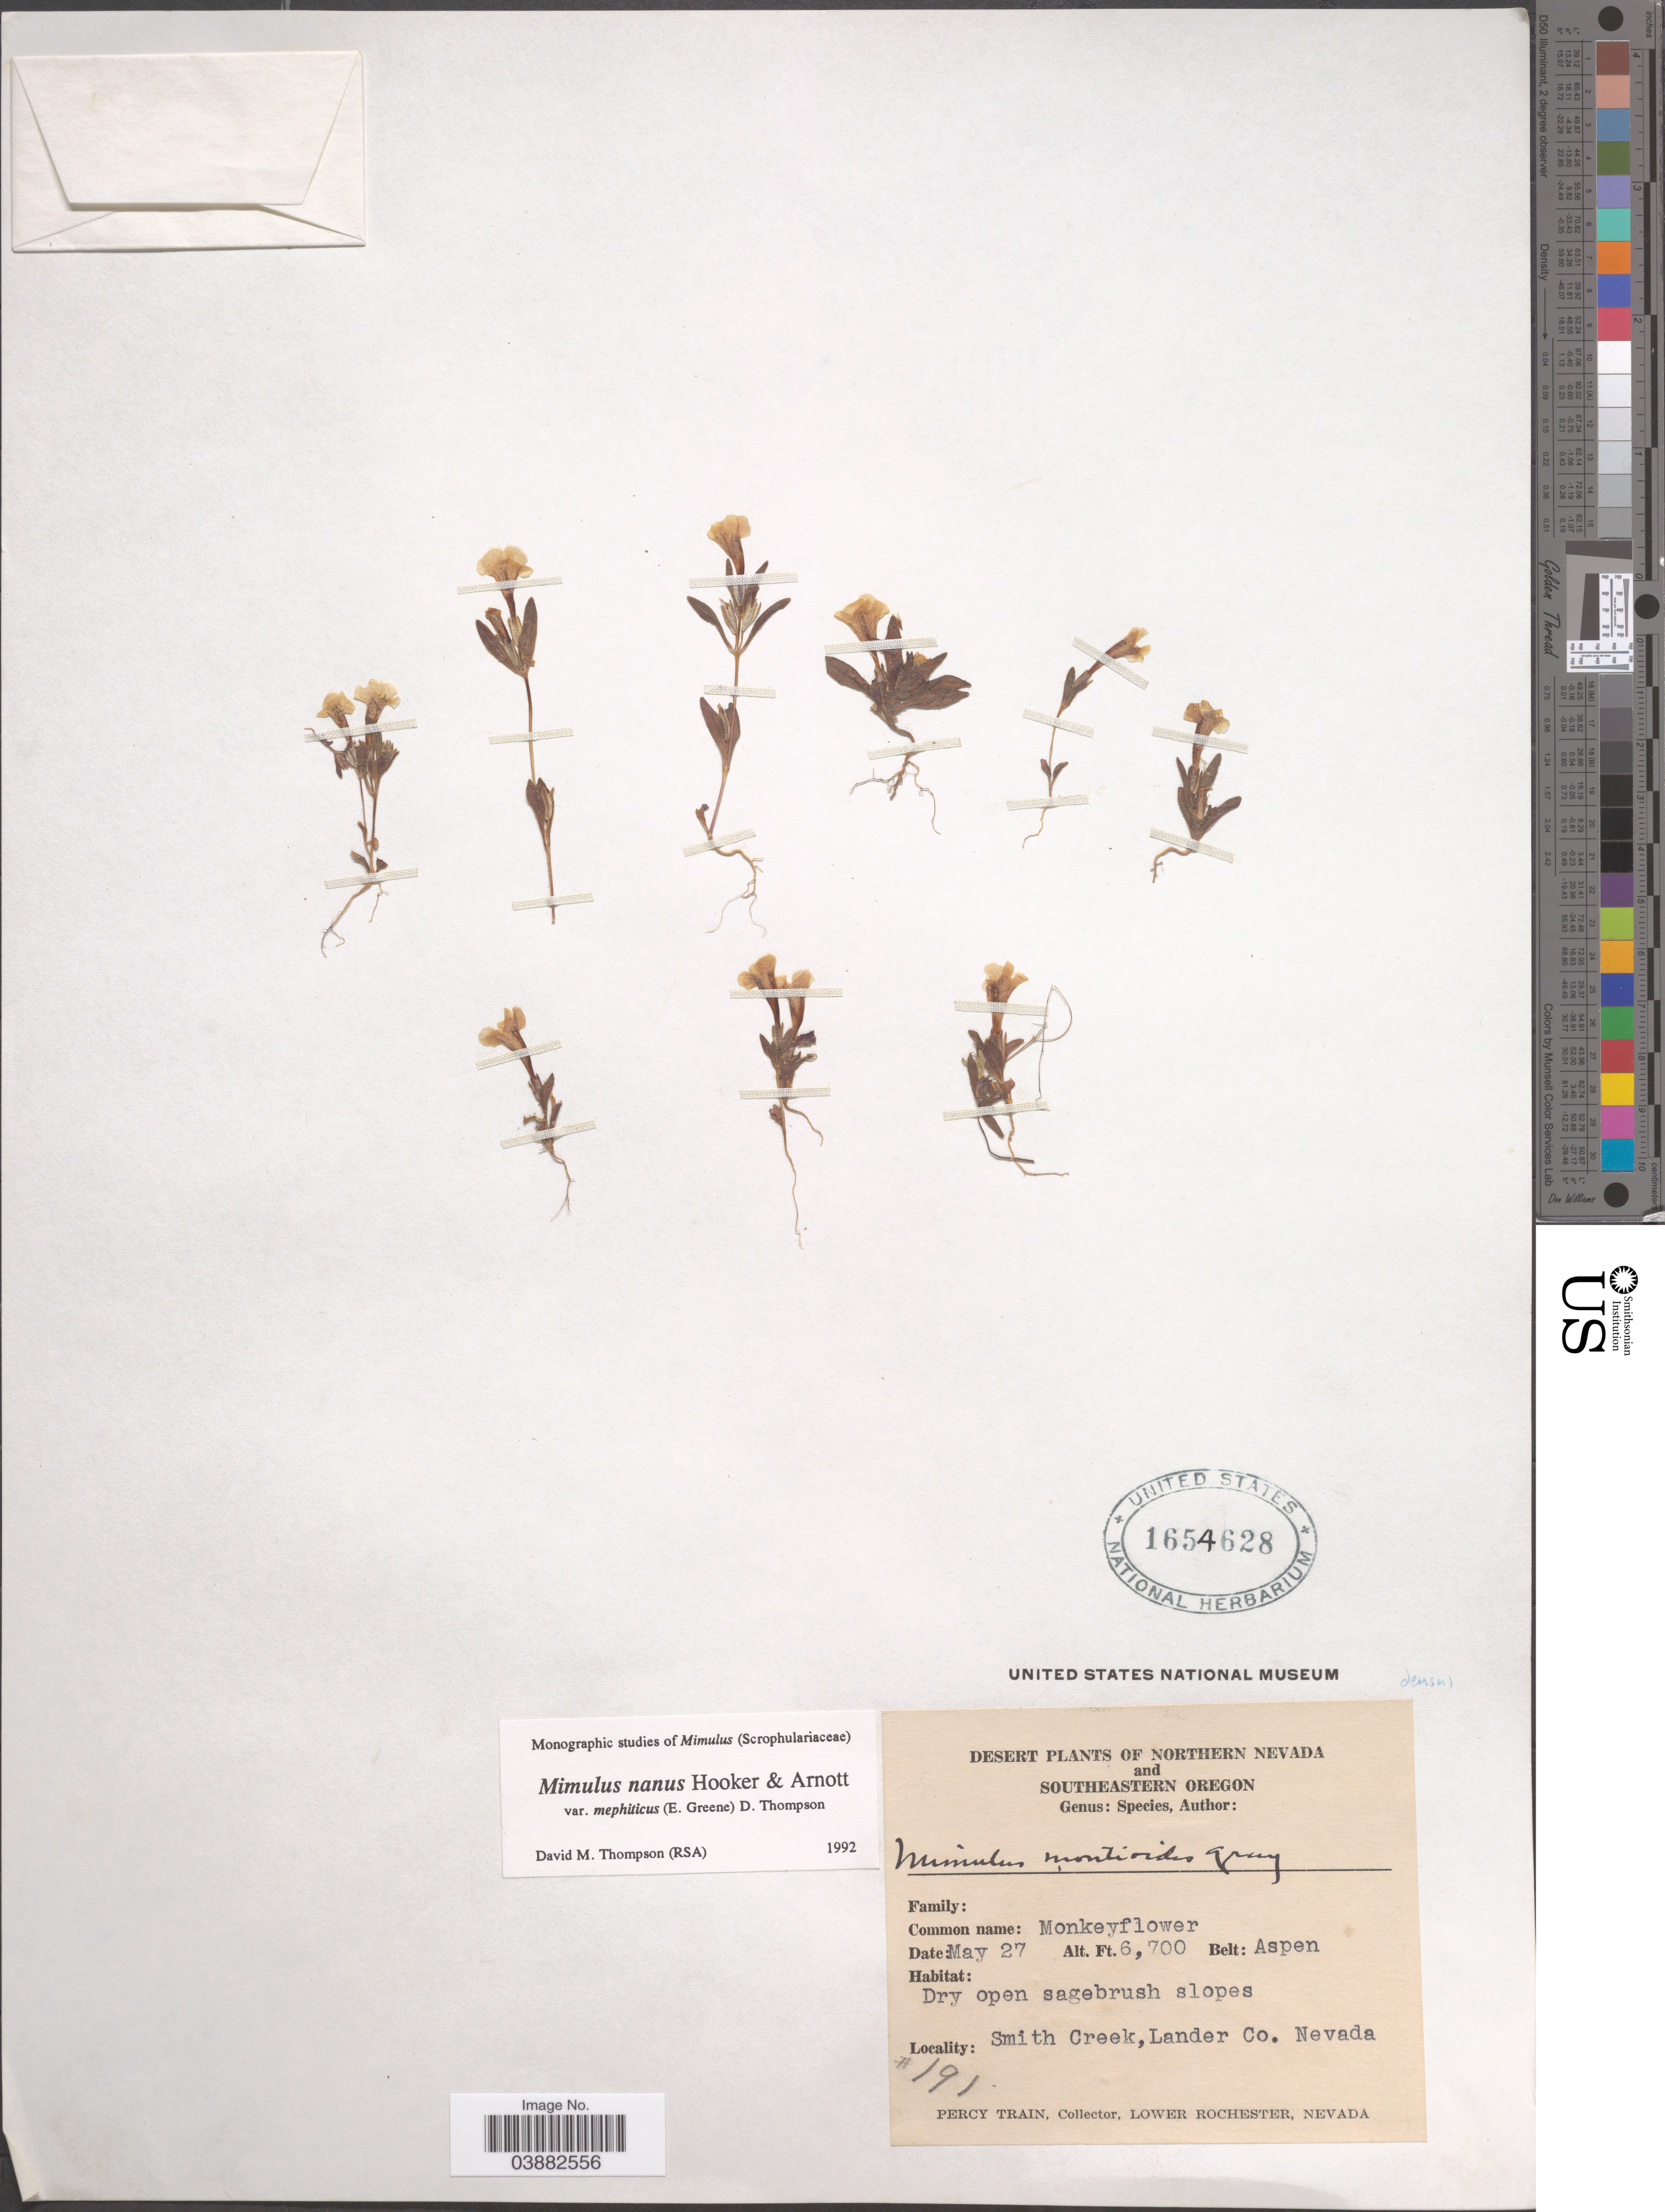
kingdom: Plantae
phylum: Tracheophyta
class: Magnoliopsida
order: Lamiales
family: Phrymaceae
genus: Mimulus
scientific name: Mimulus nanus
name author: Hook. & Arn.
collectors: P. Train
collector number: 191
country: United States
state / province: Nevada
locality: Northern Nevada. Belt: Aspen. Smith Creek, Lander Co.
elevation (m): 2042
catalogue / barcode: US 1654628